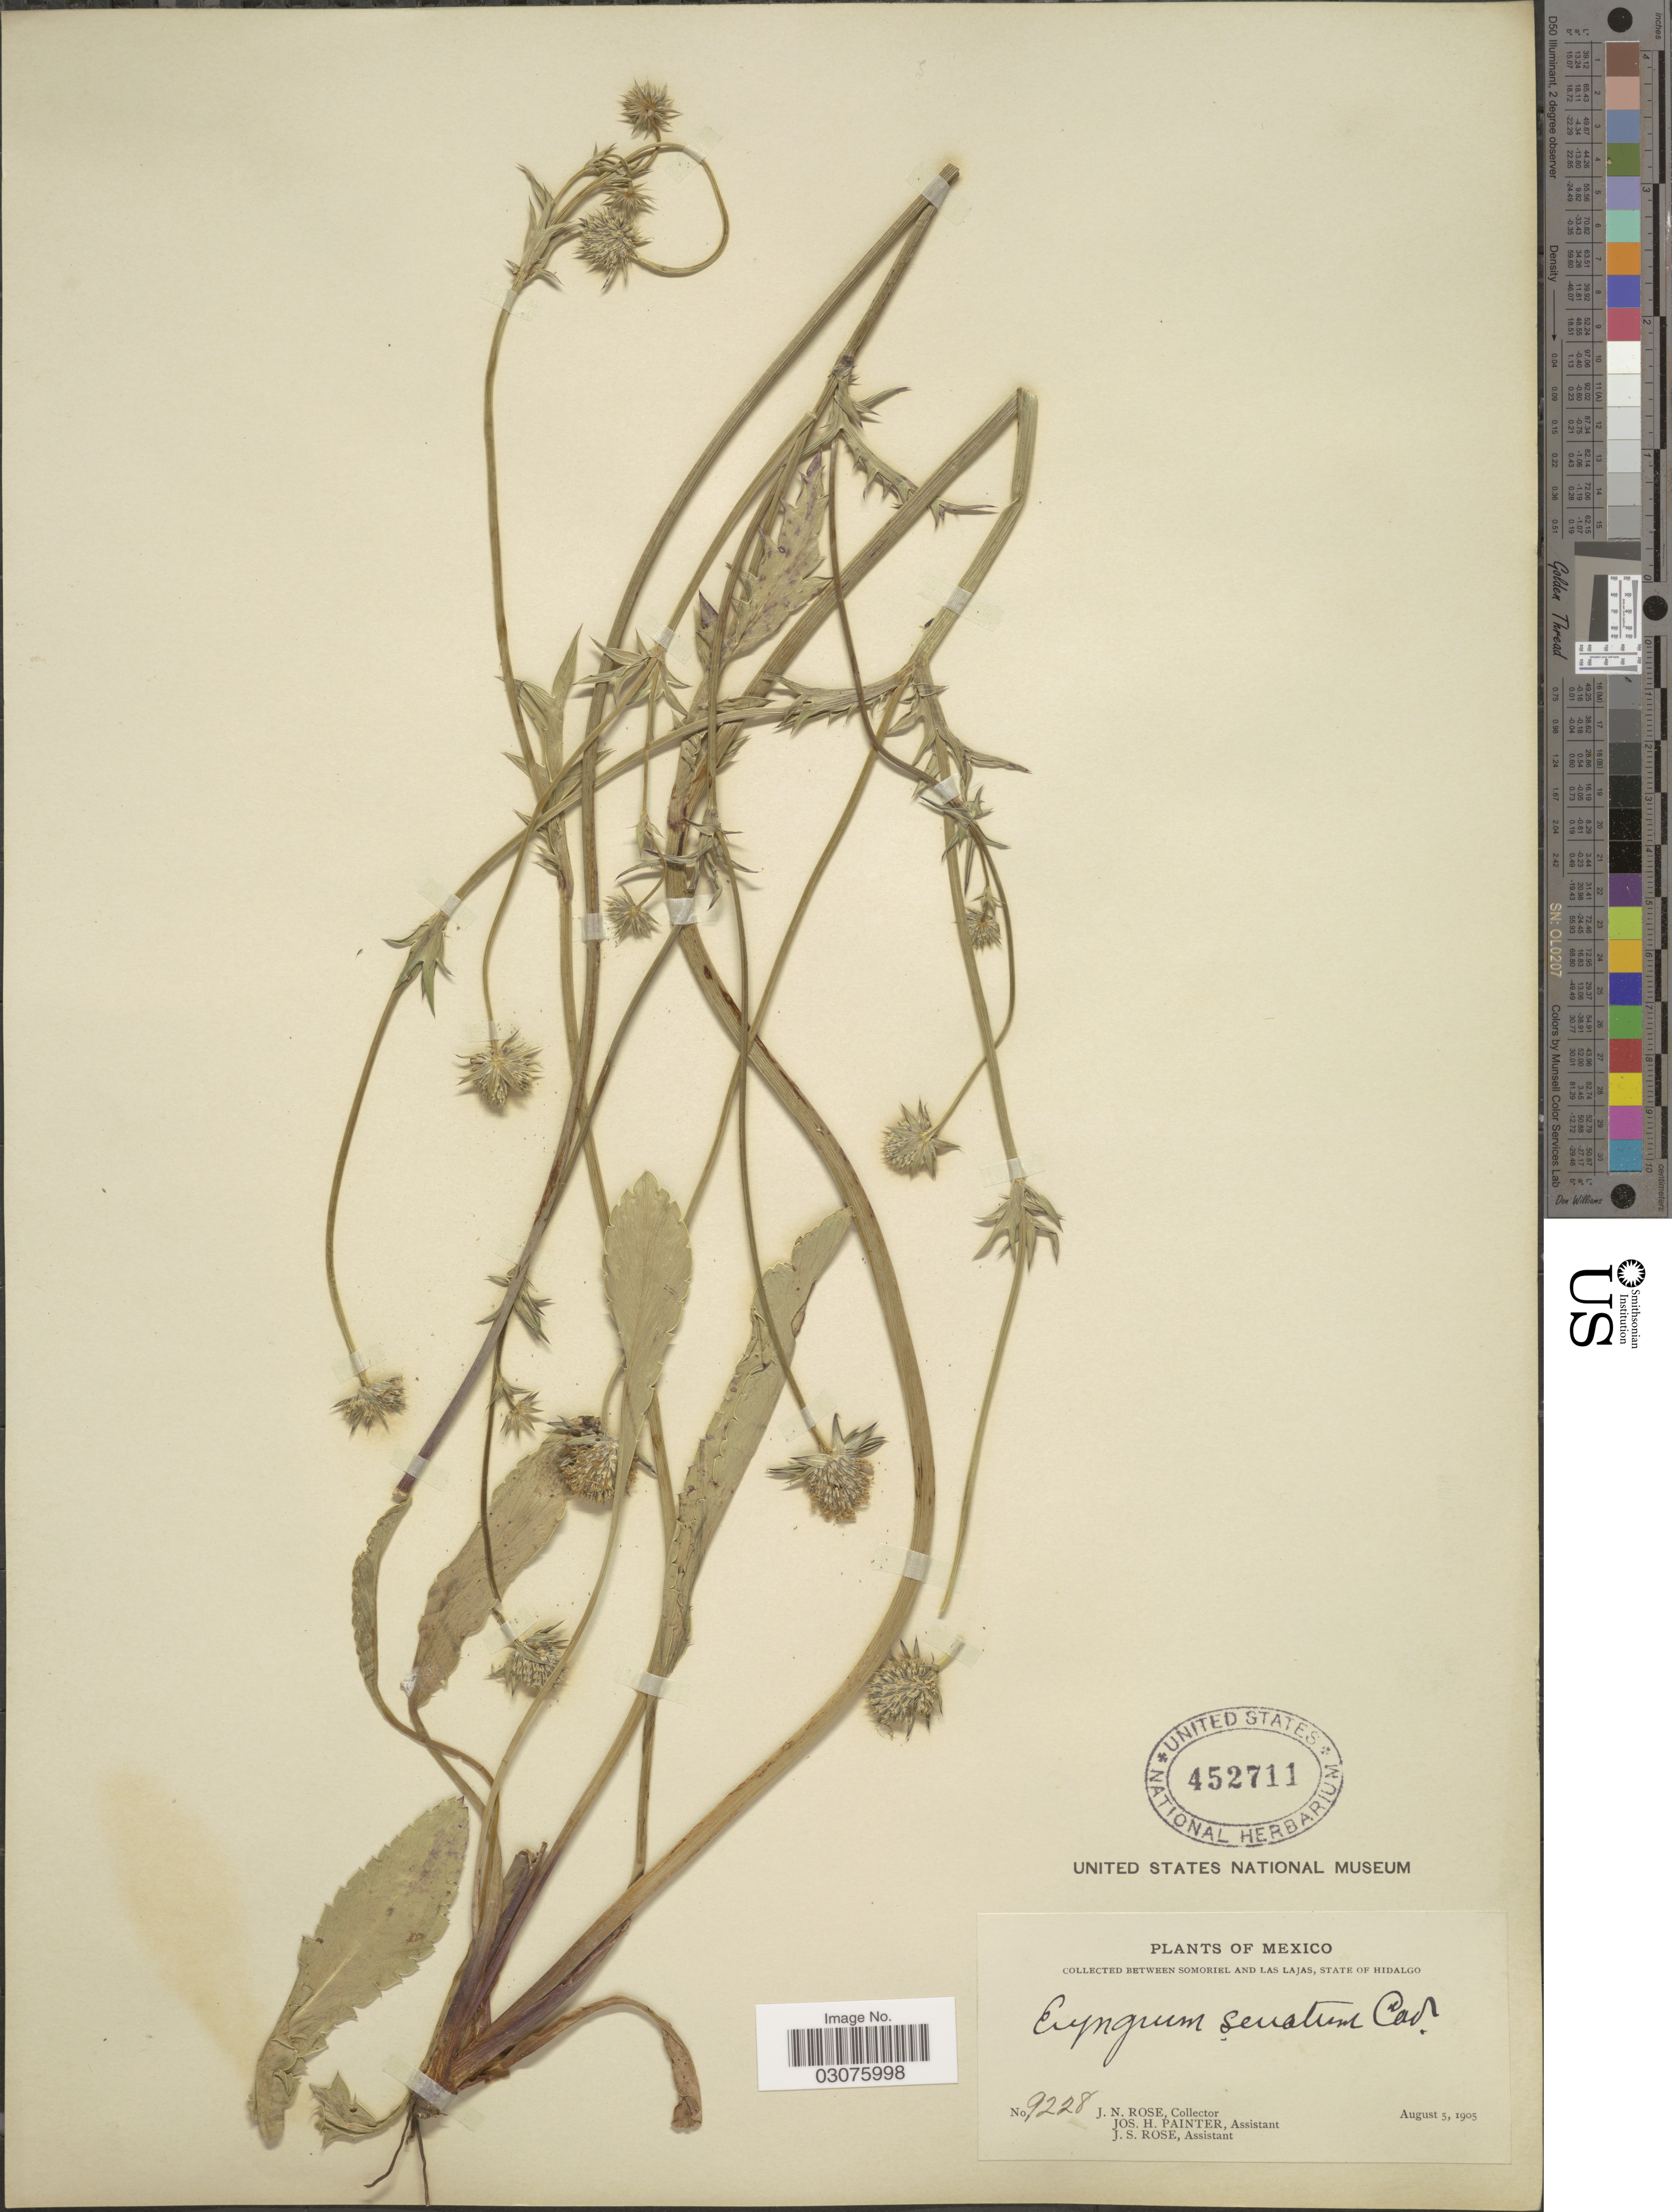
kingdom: Plantae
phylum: Tracheophyta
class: Magnoliopsida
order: Apiales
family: Apiaceae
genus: Eryngium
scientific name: Eryngium serratum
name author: Cav.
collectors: J. N. Rose, J. H. Painter & J. S. Rose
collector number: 9228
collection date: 1905-08-05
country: Mexico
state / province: Hidalgo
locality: Collected between Somoriel and Las Lajas, State of Hidalgo.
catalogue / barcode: US 452711